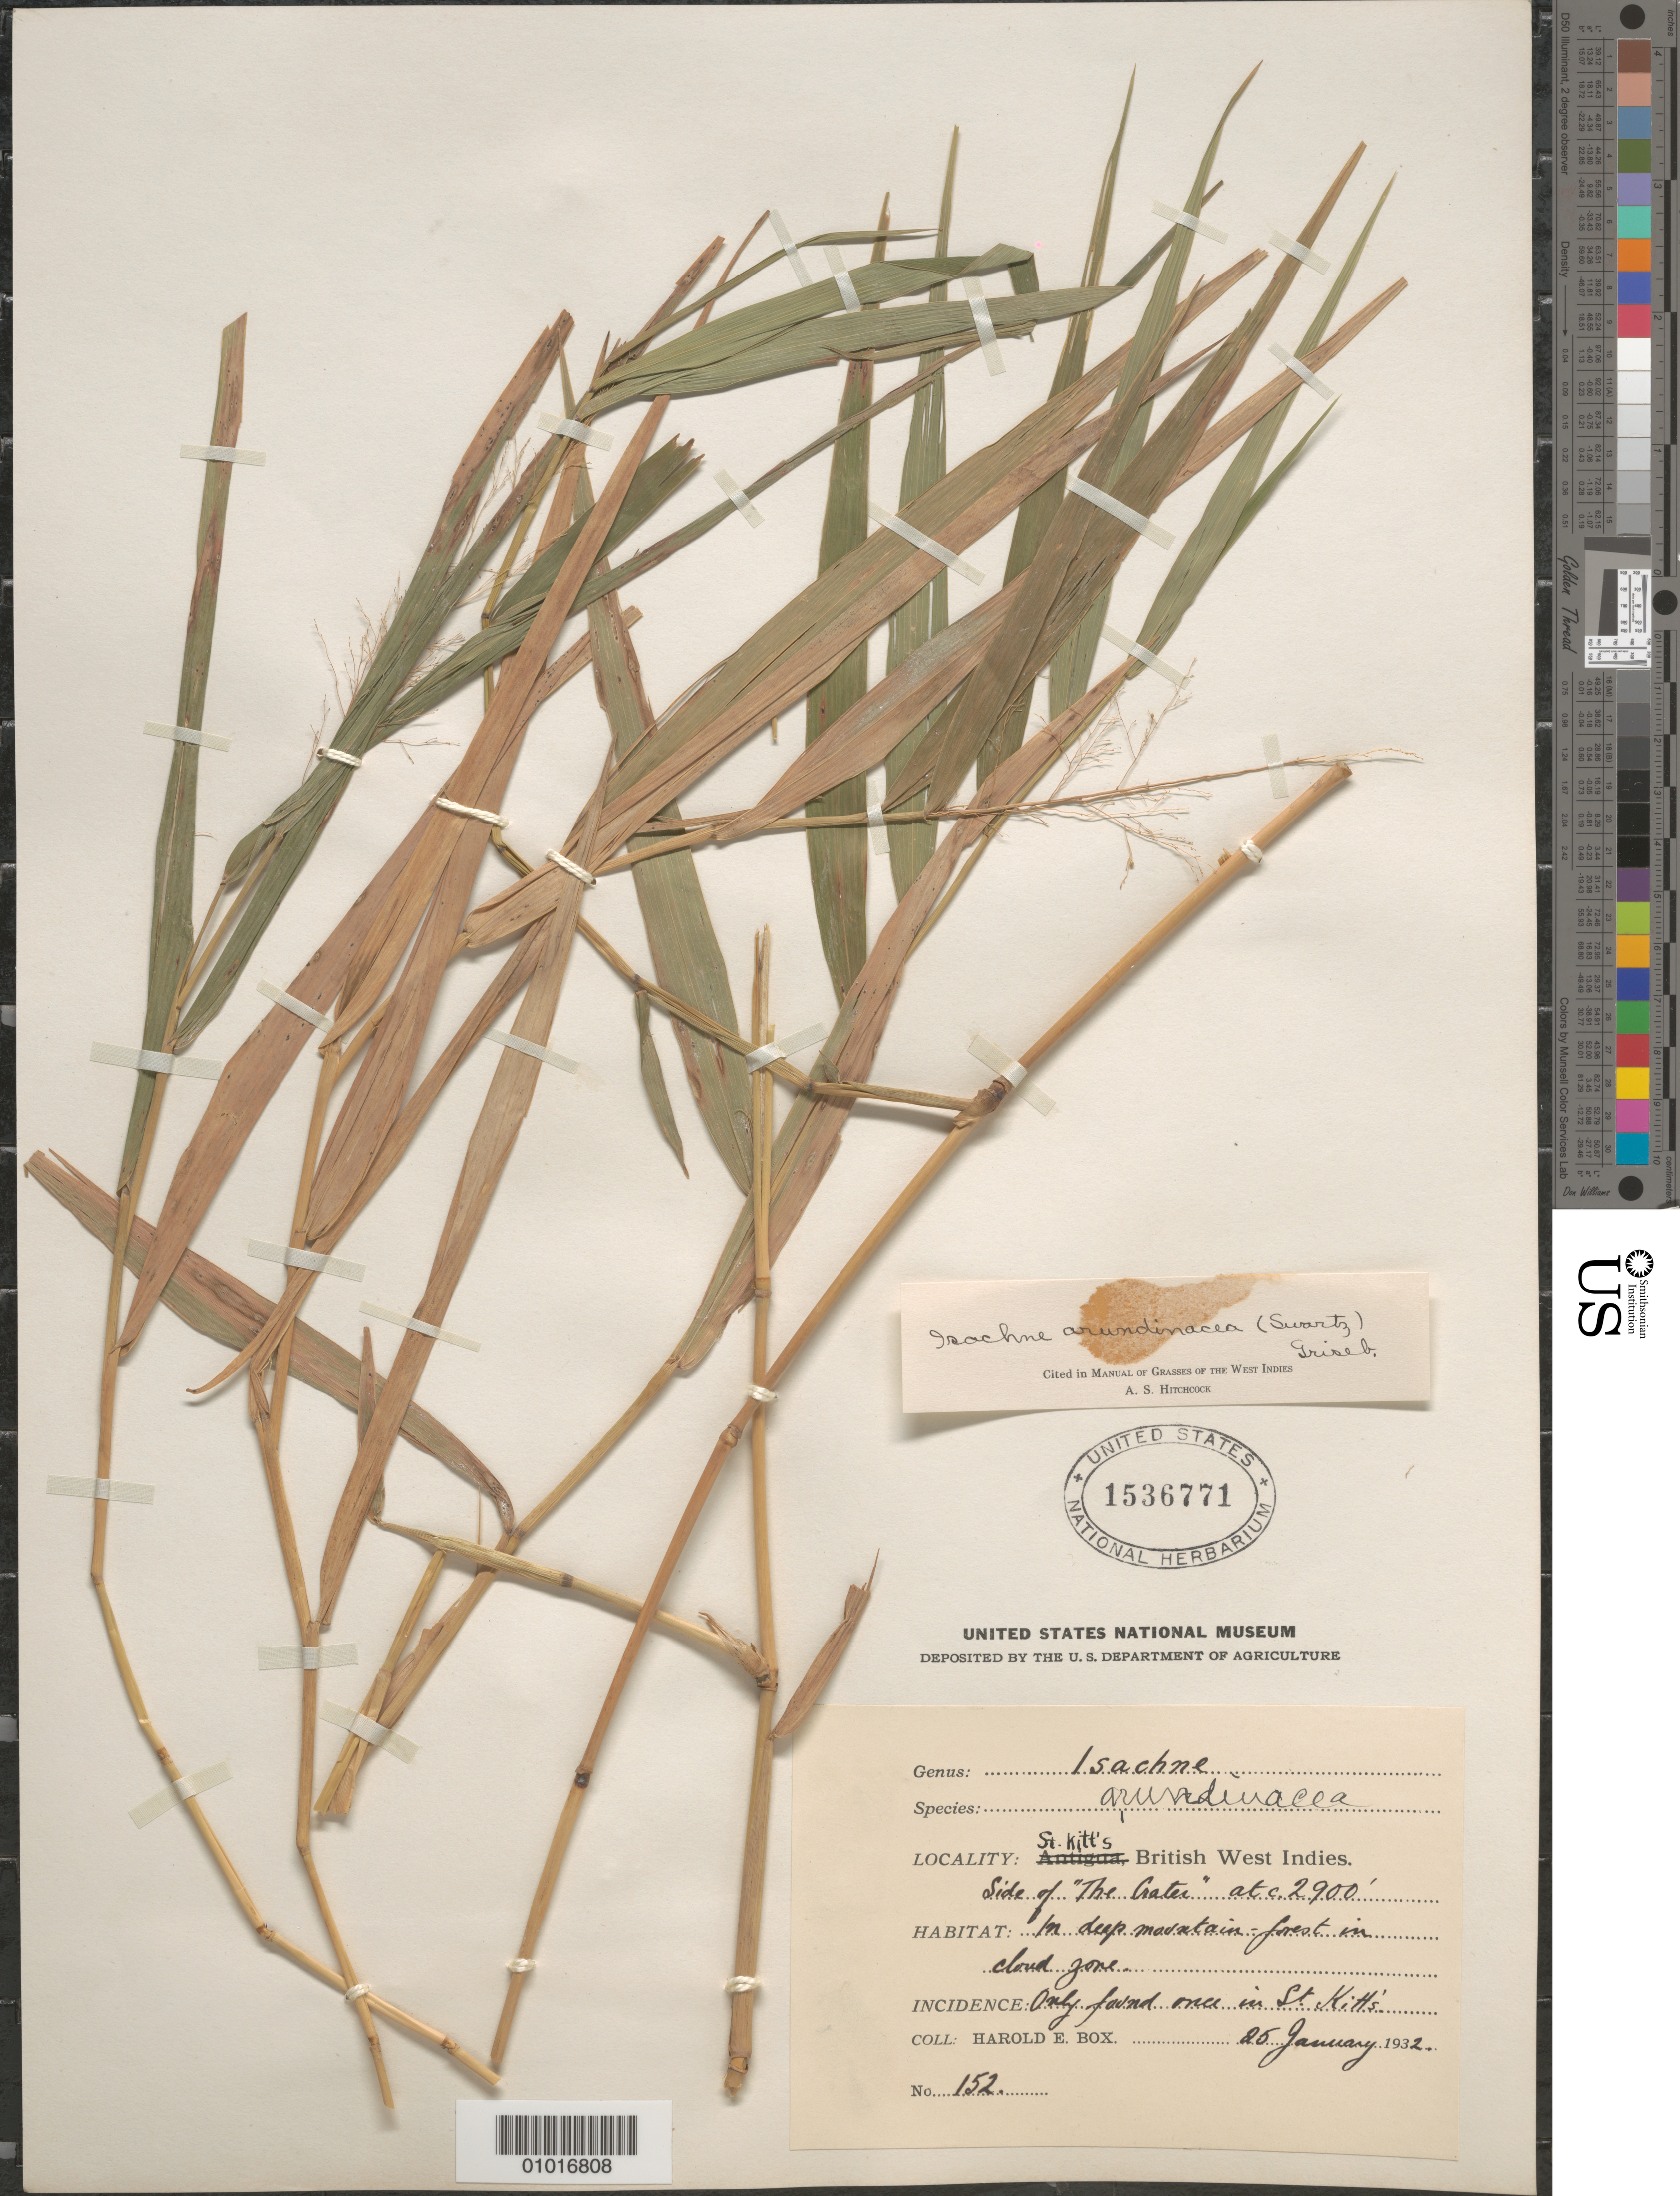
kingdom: Plantae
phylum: Tracheophyta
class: Liliopsida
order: Poales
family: Poaceae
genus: Isachne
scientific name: Isachne arundinacea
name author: (Sw.) Griseb.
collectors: H. E. Box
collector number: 152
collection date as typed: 25 Jan 1932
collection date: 1932-01-25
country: St. Christopher-Nevis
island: St. Christopher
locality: Side of "The Crater"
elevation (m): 884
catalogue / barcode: US 1536771